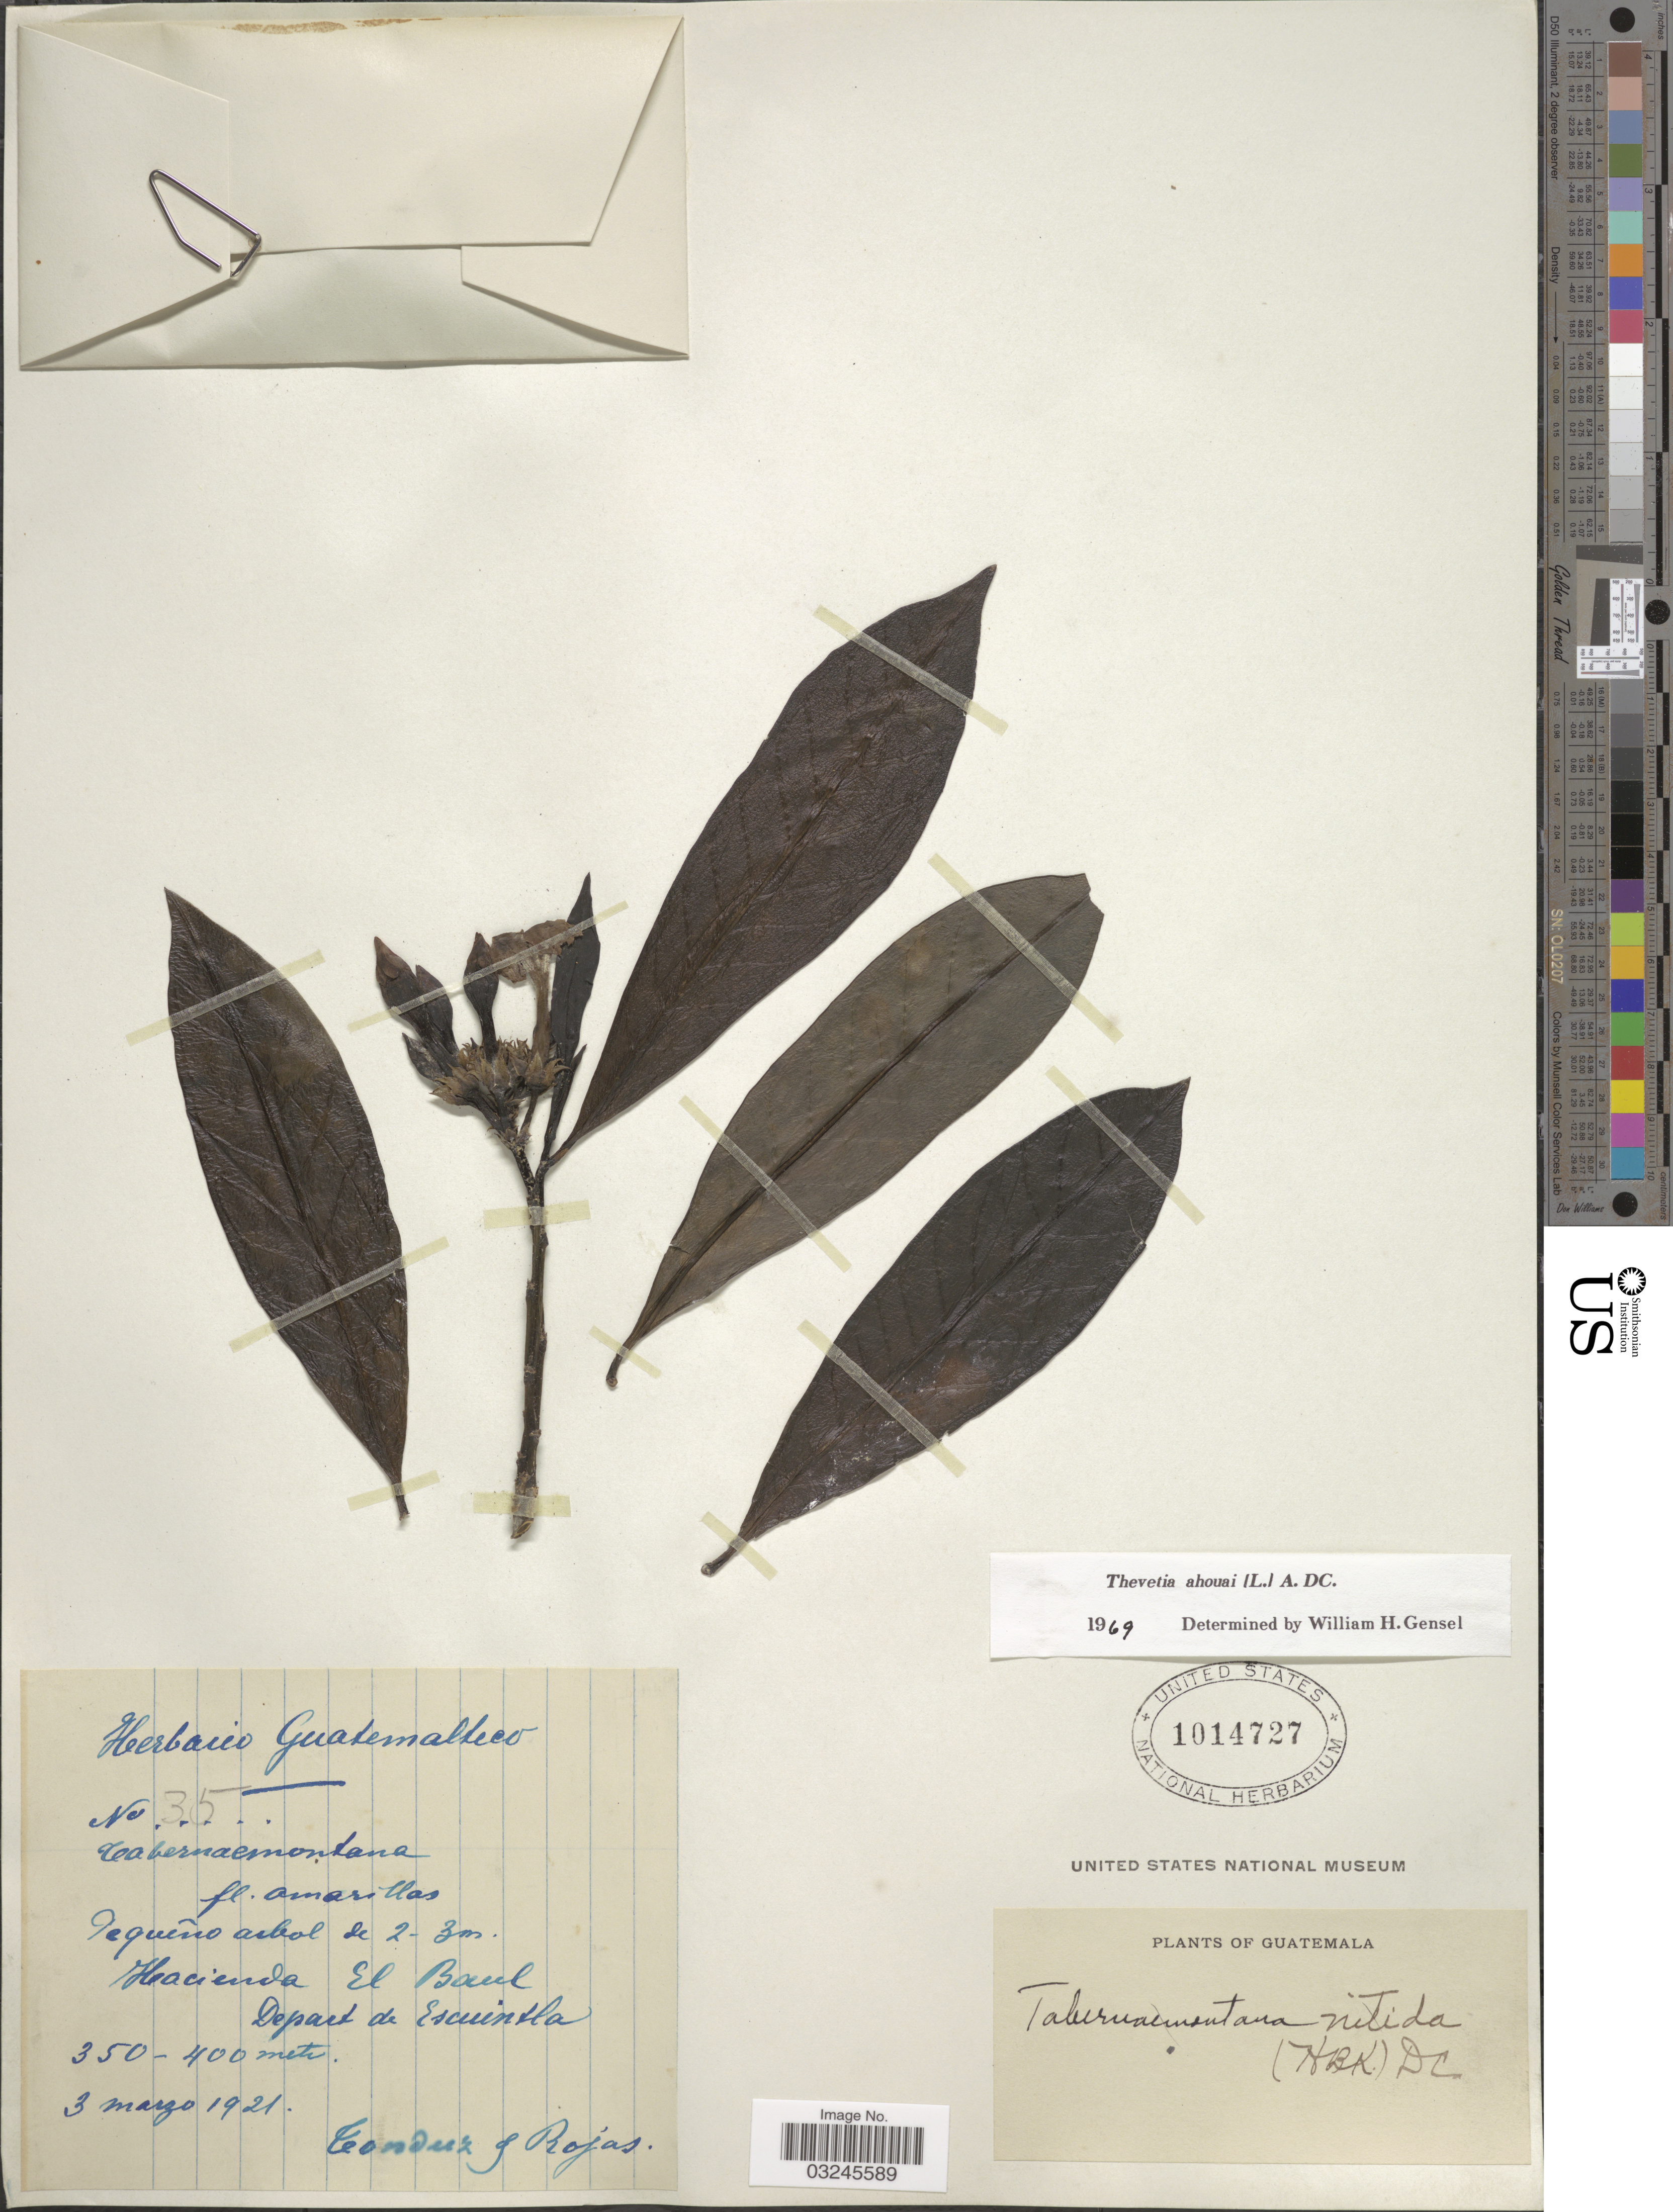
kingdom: Plantae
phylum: Tracheophyta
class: Magnoliopsida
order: Gentianales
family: Apocynaceae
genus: Thevetia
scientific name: Thevetia ahouai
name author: (L.) A. DC.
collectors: Tonduz & Rojas, --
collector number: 35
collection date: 1921-03-03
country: Guatemala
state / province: Escuintla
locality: Hacienda El Baul. Depart de Escuintla.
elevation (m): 350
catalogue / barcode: US 1014727